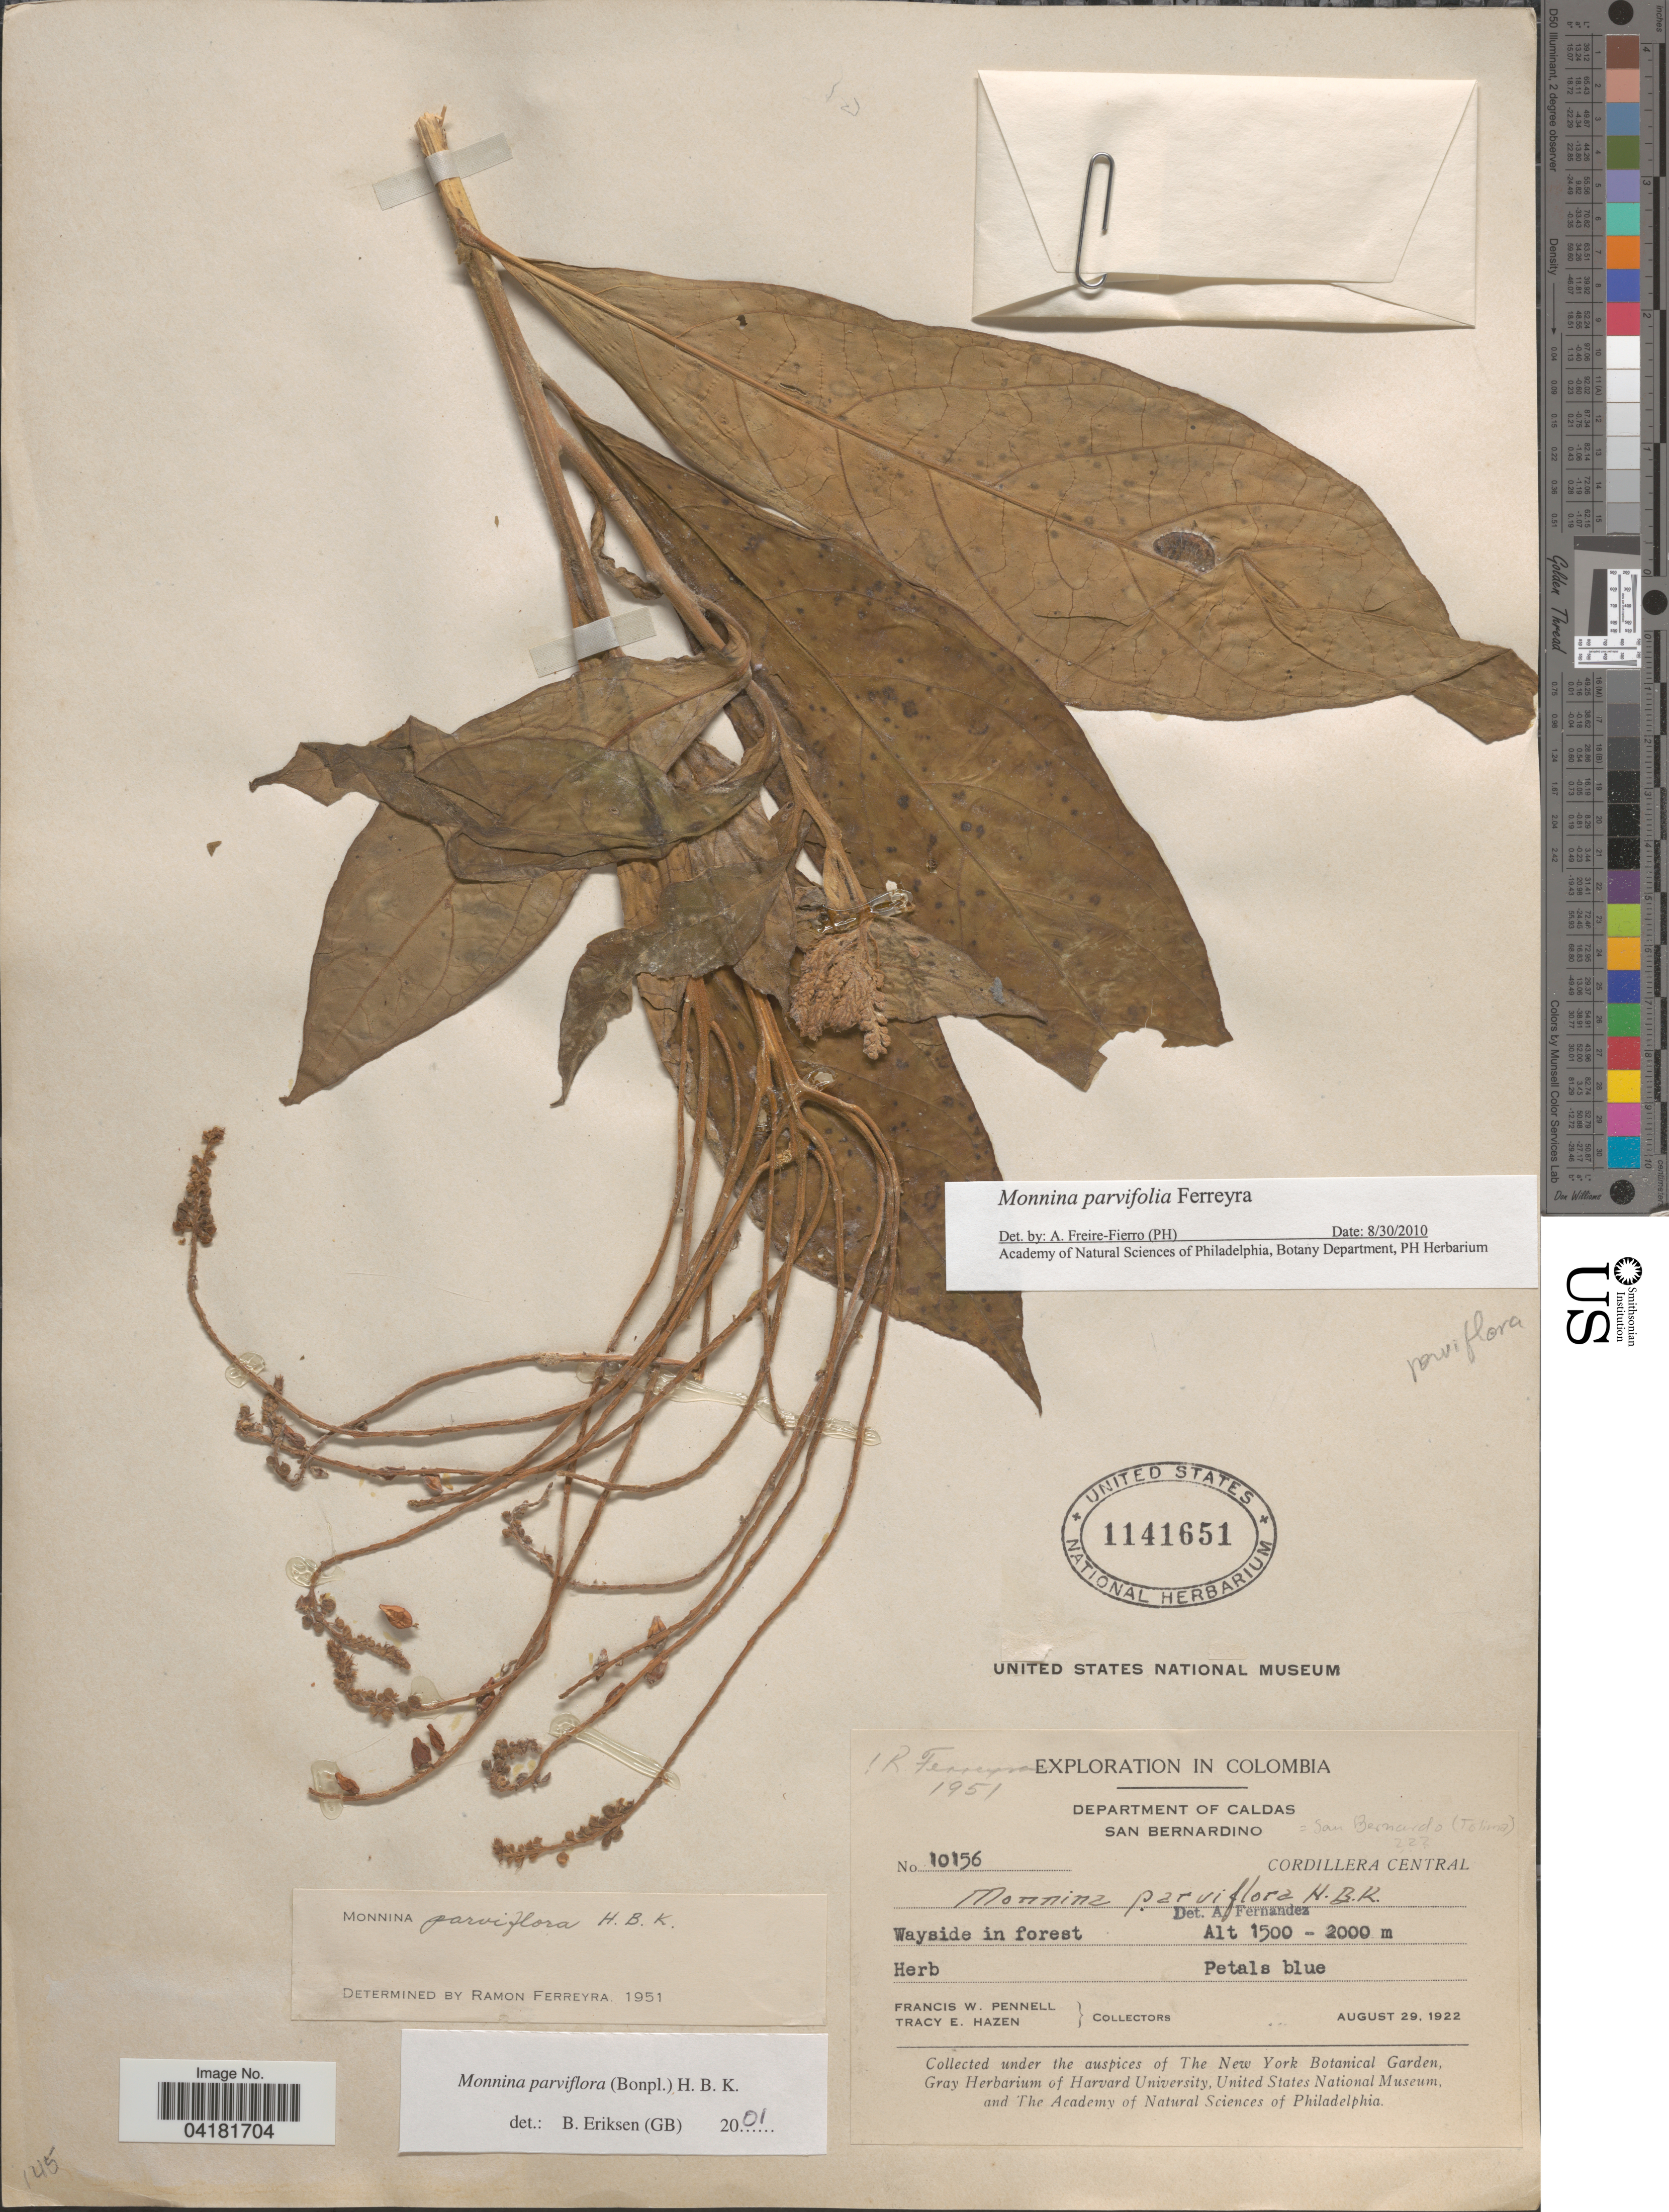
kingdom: Plantae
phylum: Tracheophyta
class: Magnoliopsida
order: Fabales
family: Polygalaceae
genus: Monnina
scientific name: Monnina parvifolia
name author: Ferreyra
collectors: F. W. Pennell & T. E. Hazen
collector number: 10156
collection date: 1922-08-29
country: Colombia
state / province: Caldas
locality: Exploration in Colombia. Department of Caldas. San Bernardino. = San Bernardo (Tolima) [unsure placement].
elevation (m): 1500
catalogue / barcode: US 1141651